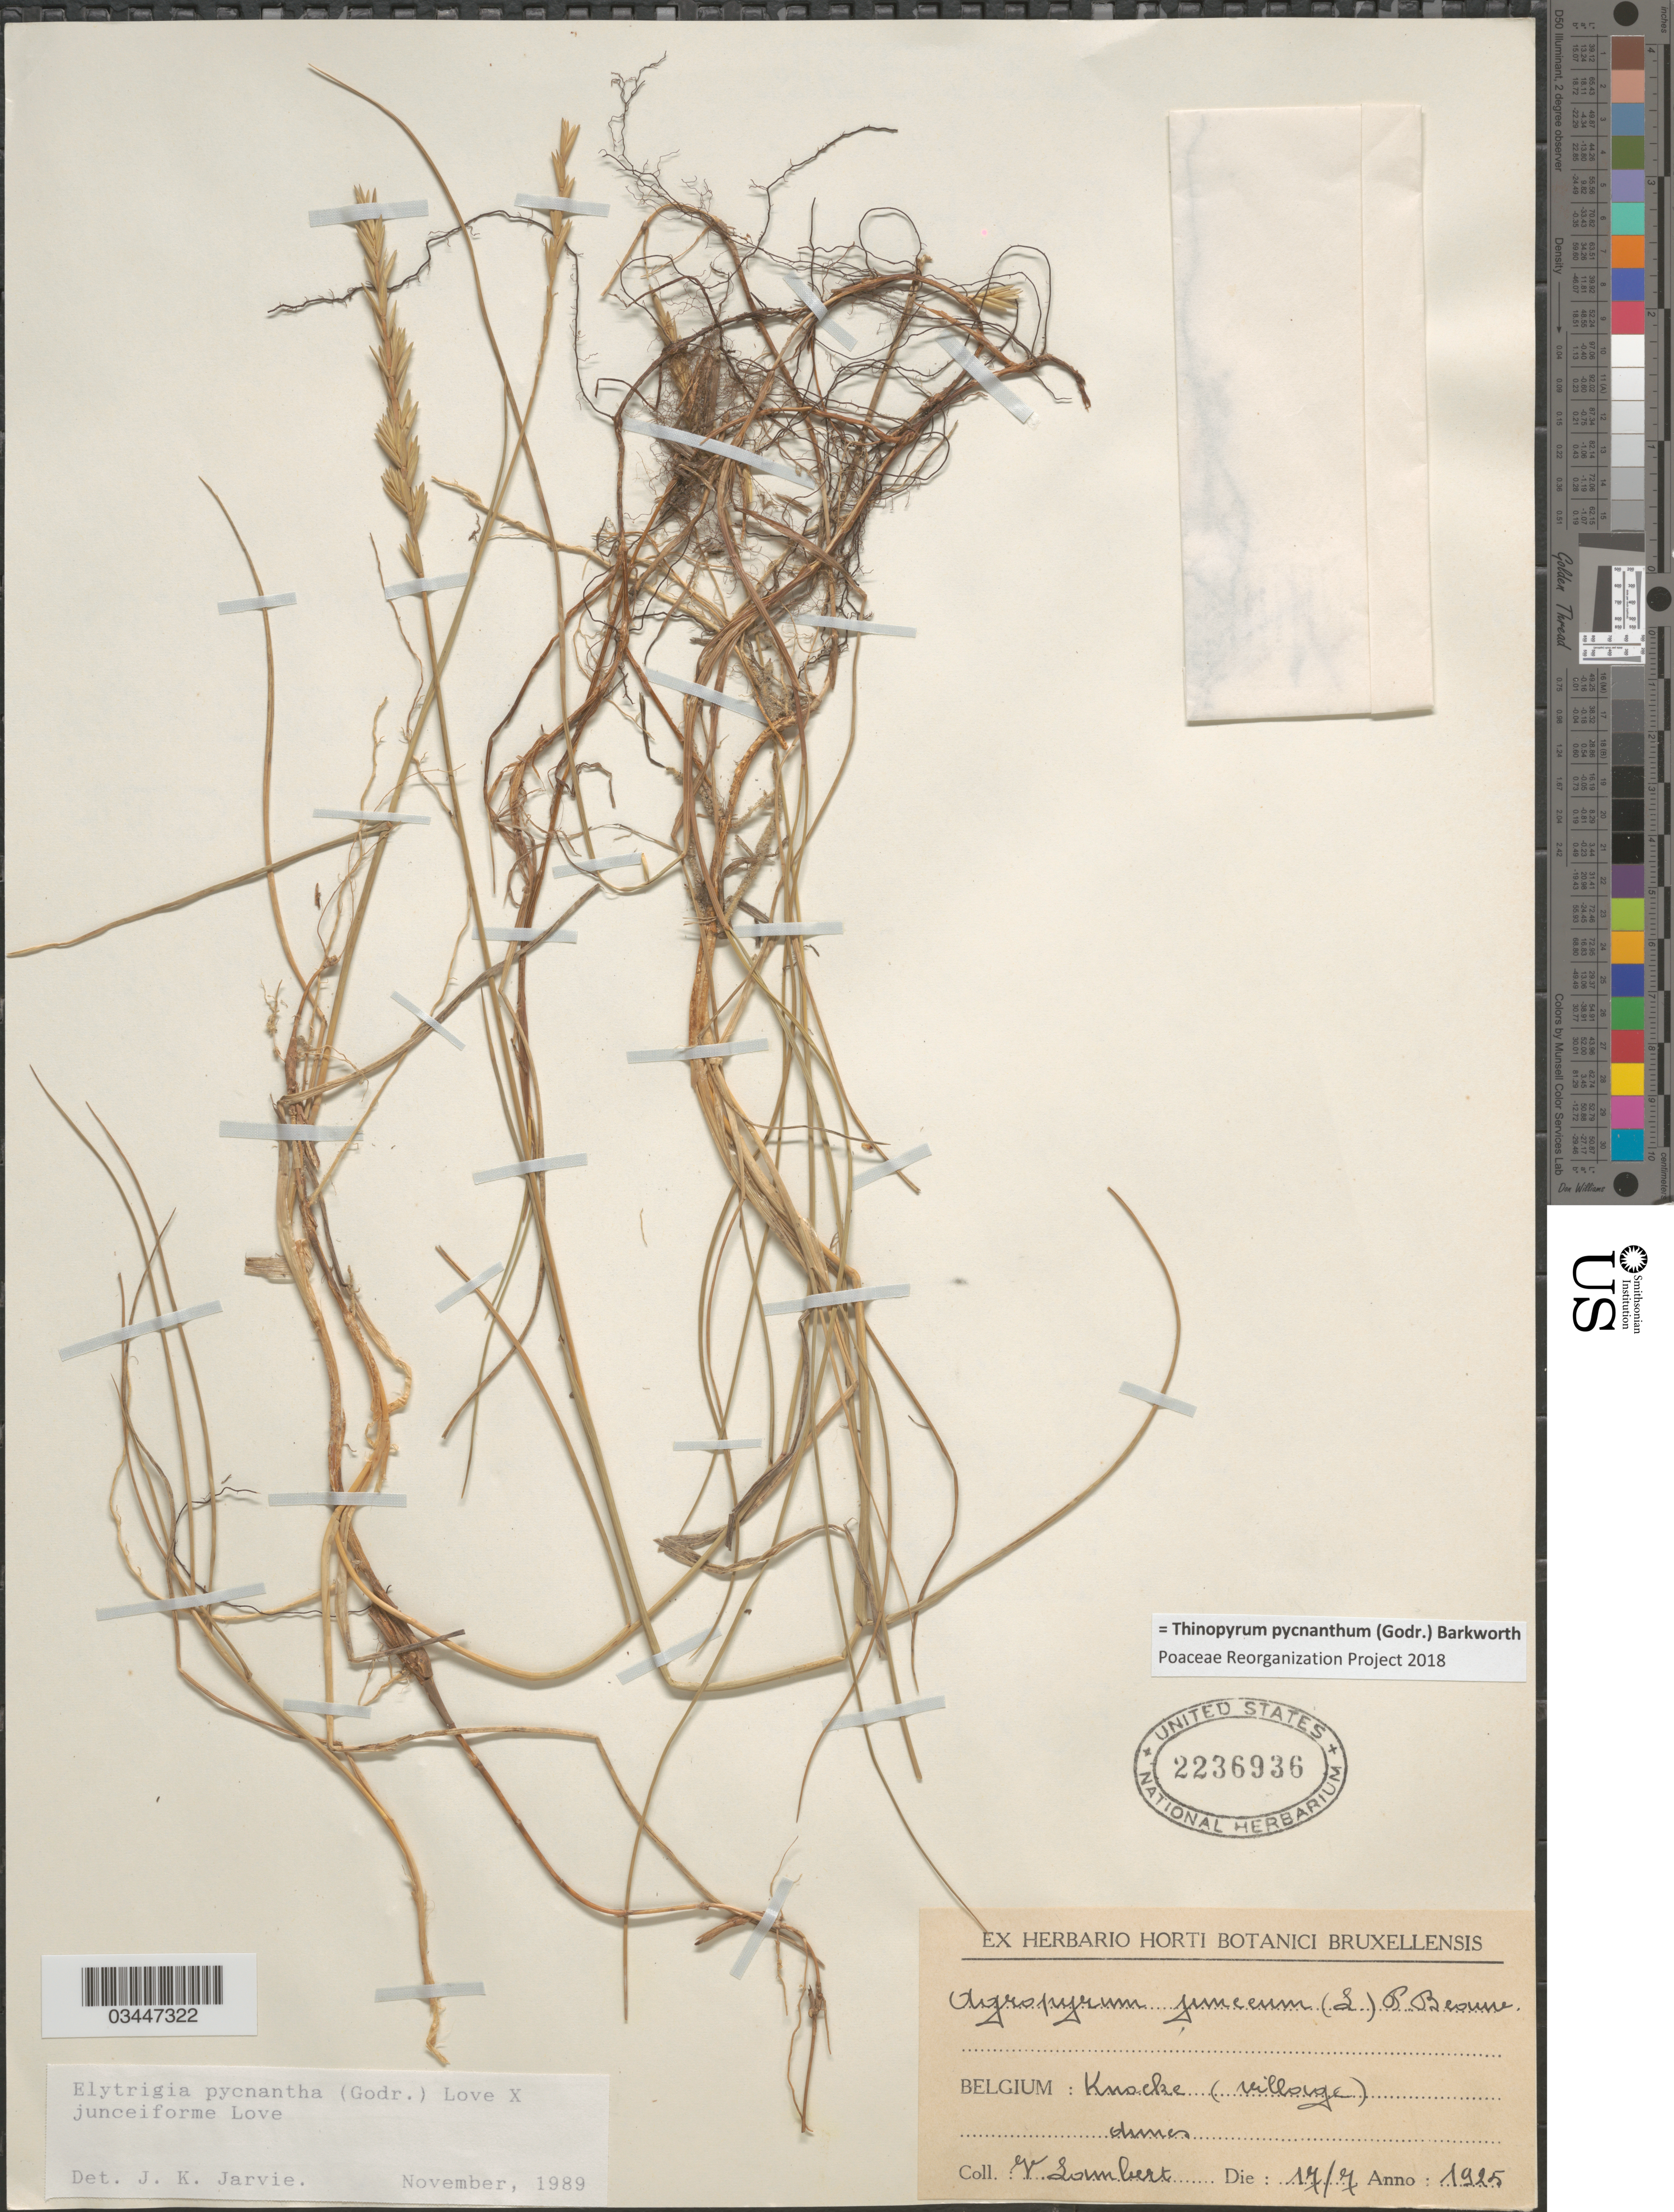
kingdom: Plantae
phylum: Tracheophyta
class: Liliopsida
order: Poales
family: Poaceae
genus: Thinopyrum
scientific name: Thinopyrum pycnanthum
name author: (Godr.) Barkworth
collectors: V. Lombert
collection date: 1925-07-17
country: Belgium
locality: Knocke (village) dunes.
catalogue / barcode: US 2236936